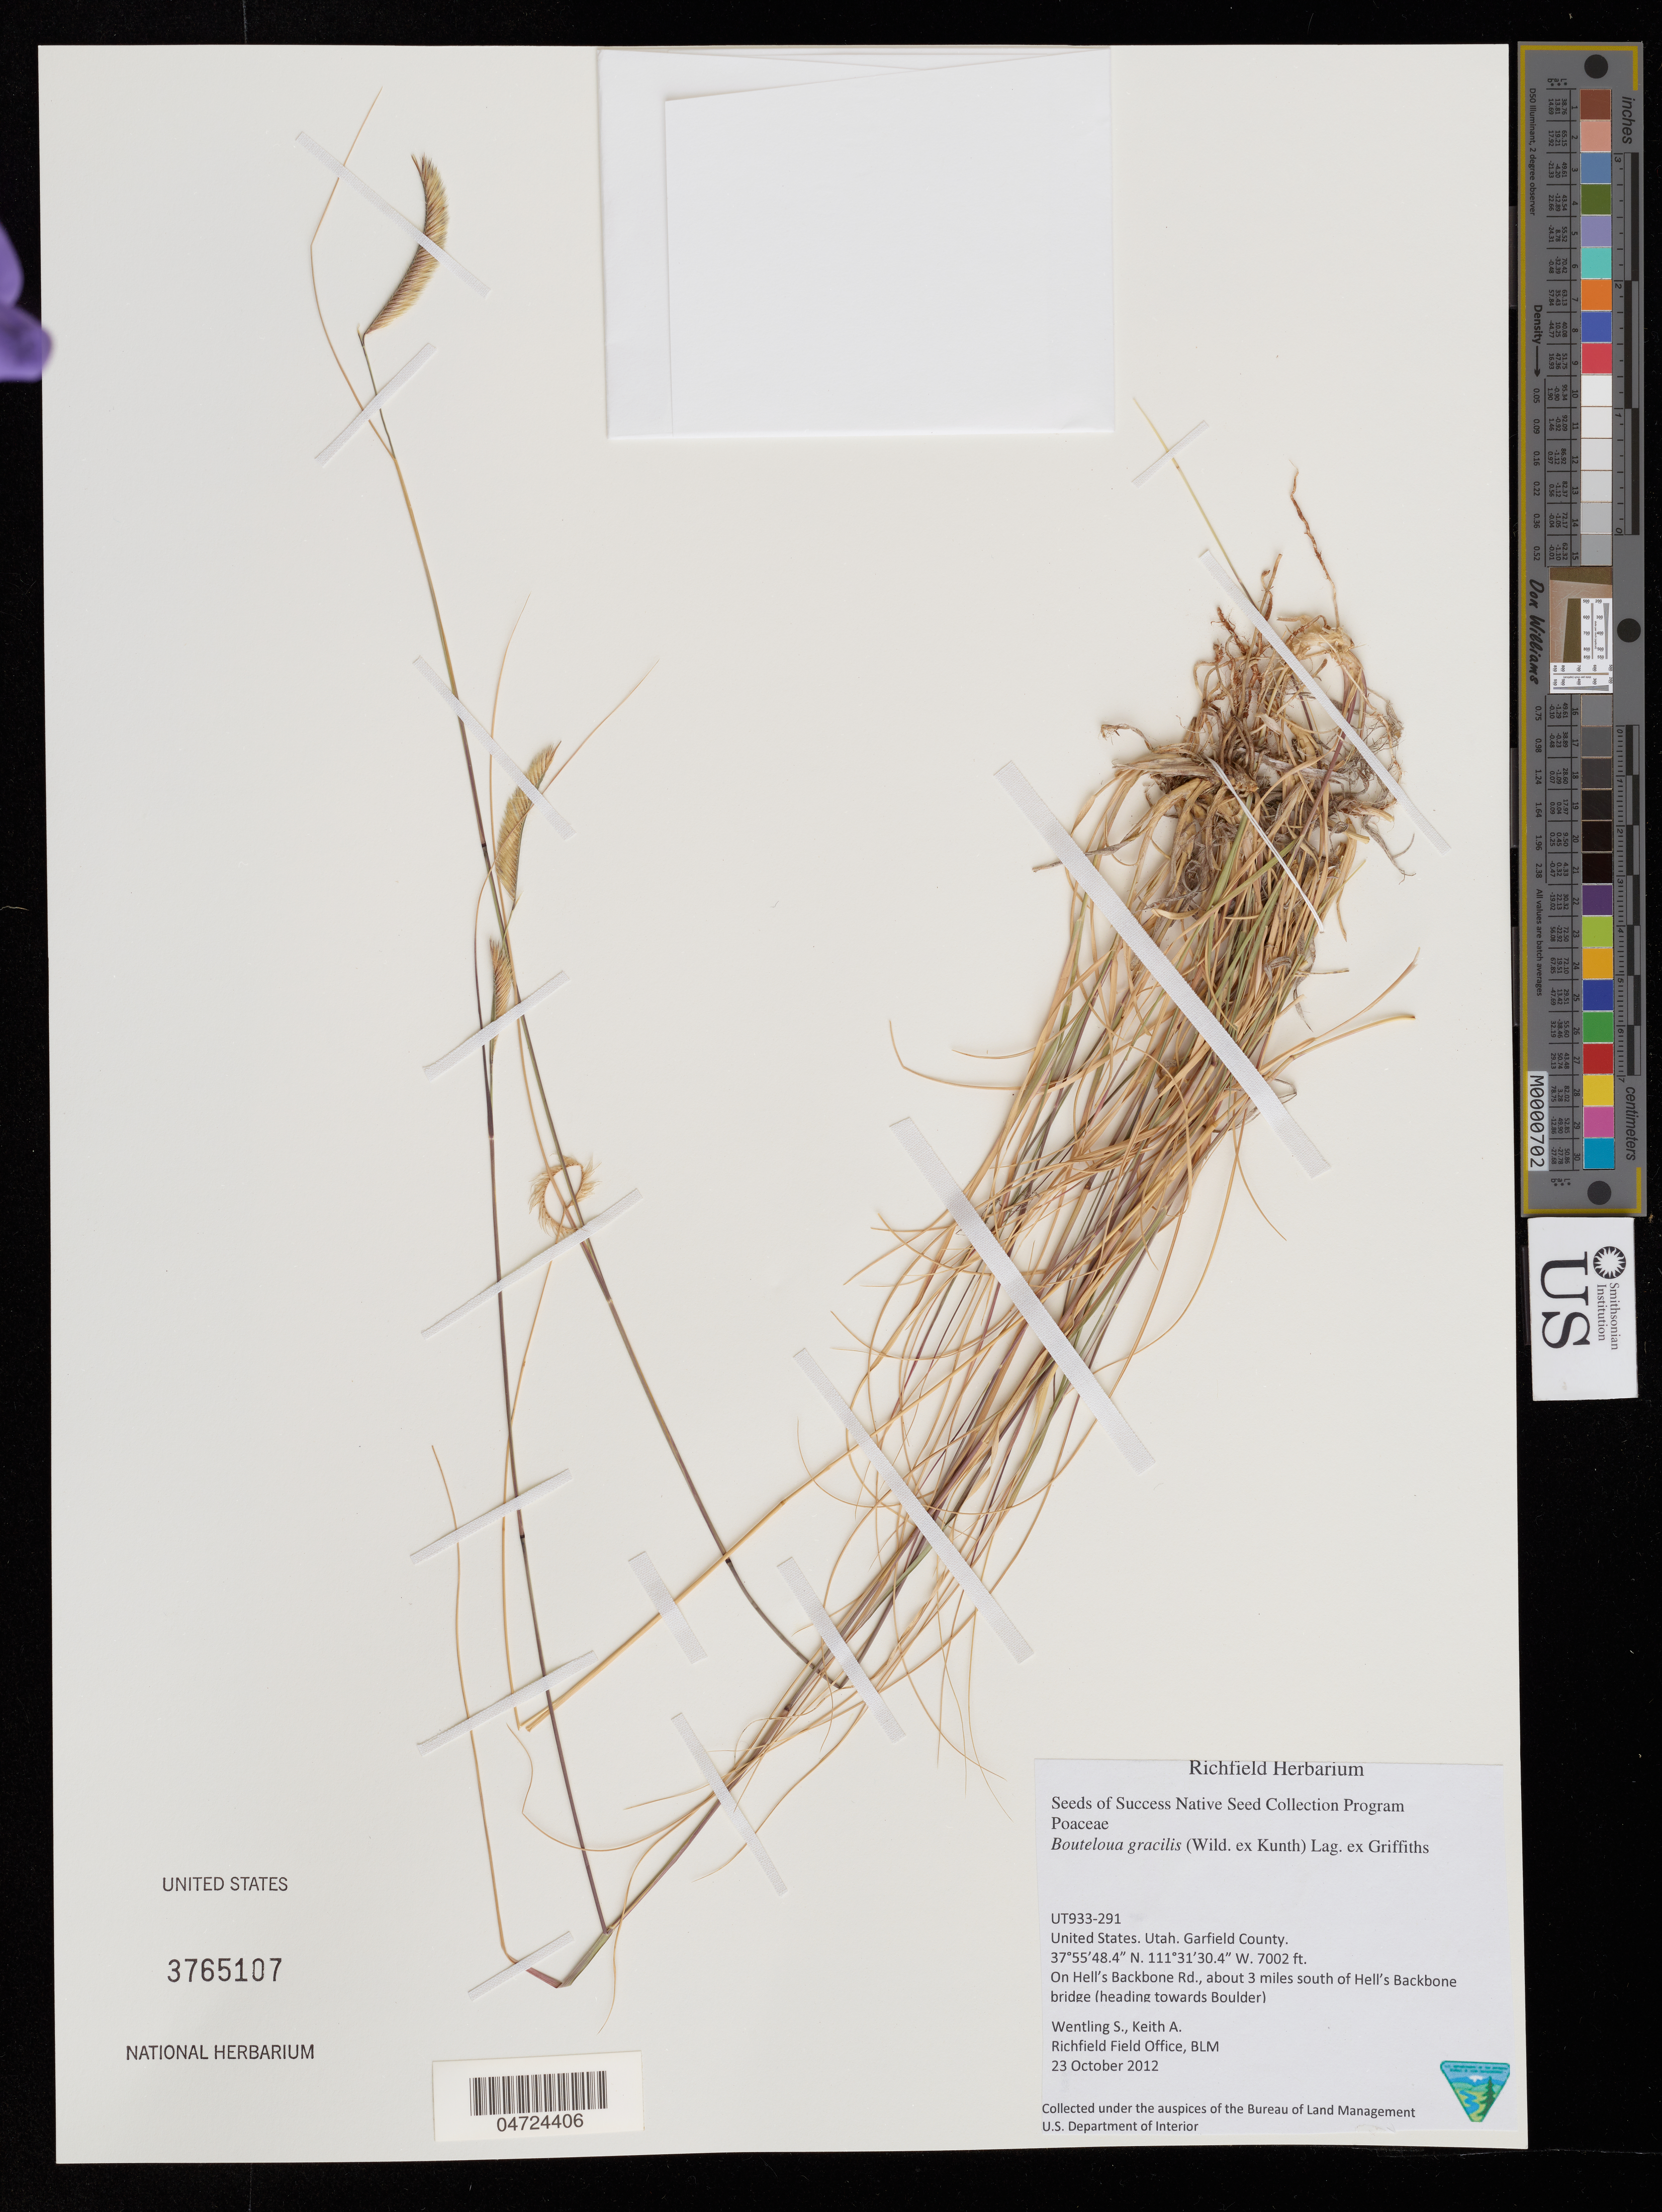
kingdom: Plantae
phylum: Tracheophyta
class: Liliopsida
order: Poales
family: Poaceae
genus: Bouteloua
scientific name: Bouteloua gracilis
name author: (Kunth) Lag. ex Griffiths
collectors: S. Wentling & A. Keith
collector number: UT933-291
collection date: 2012-10-23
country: United States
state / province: Utah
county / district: Garfield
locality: Garfield County. On Hell's Backbone Rd., about 3 miles south of Hell's Backbone bridge (heading towards Boulder).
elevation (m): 2134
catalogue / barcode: US 3765107